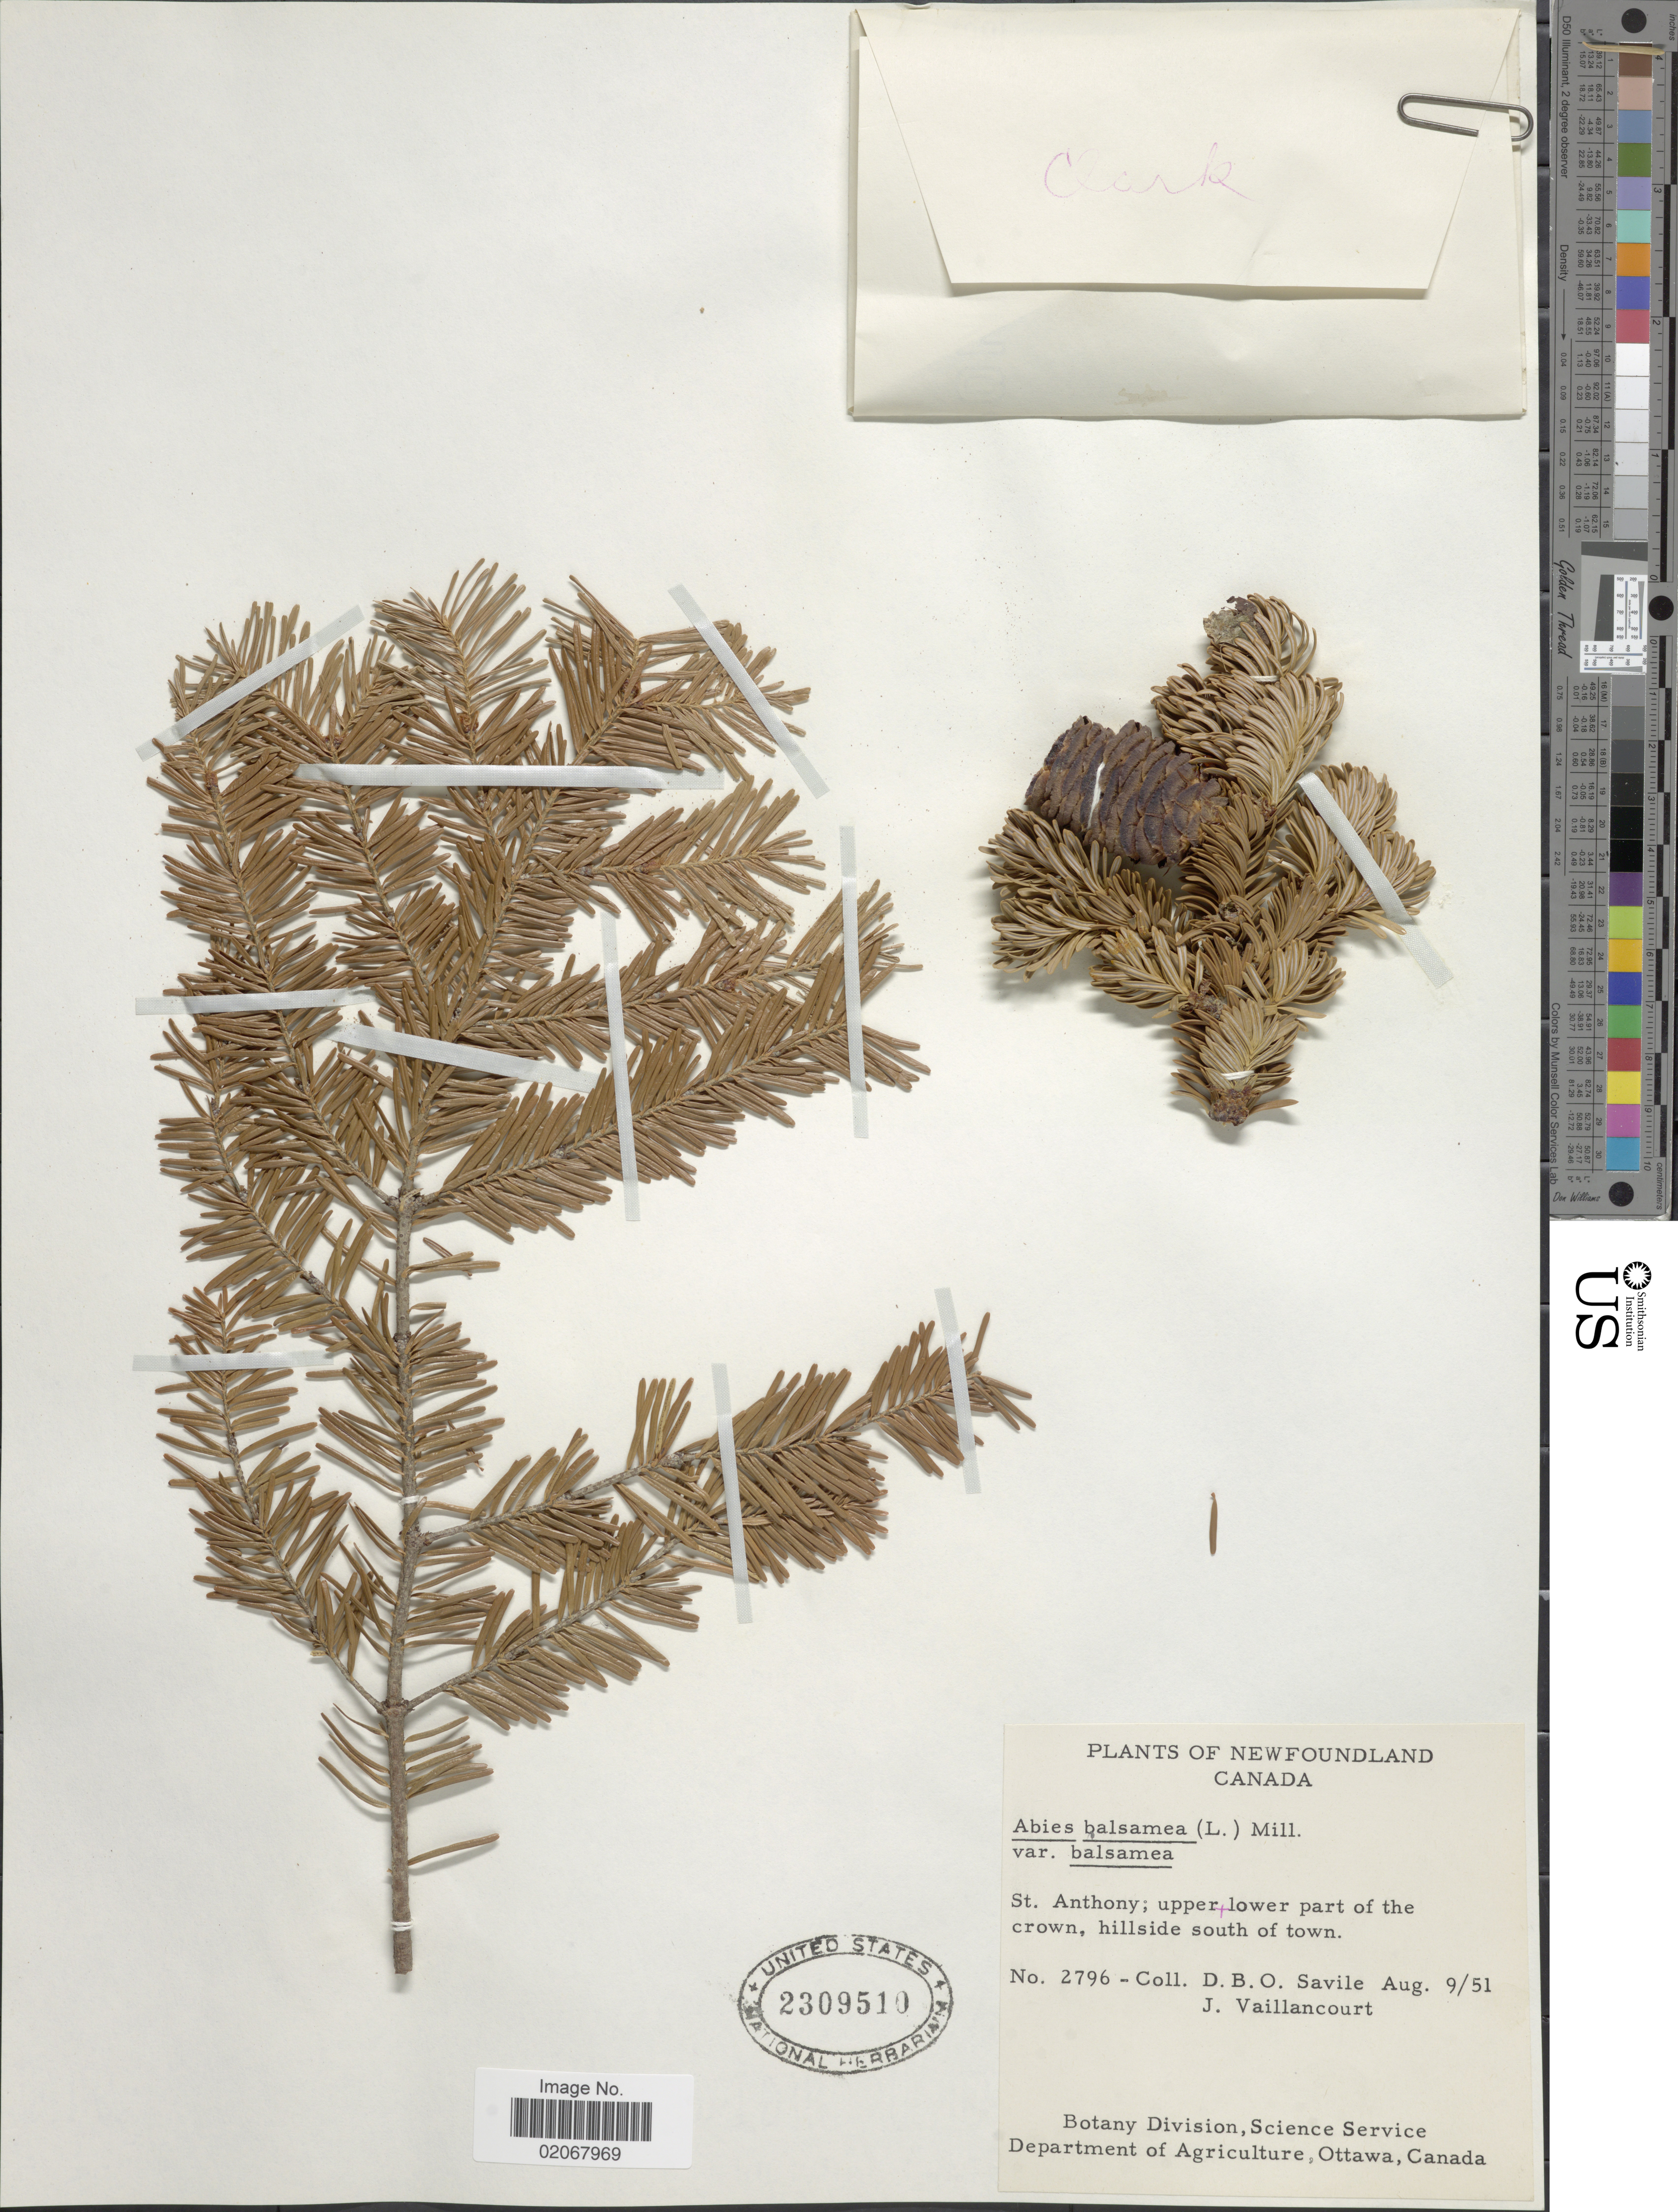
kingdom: Plantae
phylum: Tracheophyta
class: Pinopsida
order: Pinales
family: Pinaceae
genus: Abies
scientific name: Abies balsamea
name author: (L.) Mill.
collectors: D. Savile & J. Vaillancourt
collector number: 2796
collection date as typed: Transcribed d/m/y: 9/8/51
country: Canada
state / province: Newfoundland and Labrador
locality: St. Anthony; upper + lower part of the crown, hillside south of town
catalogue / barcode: US 2309510